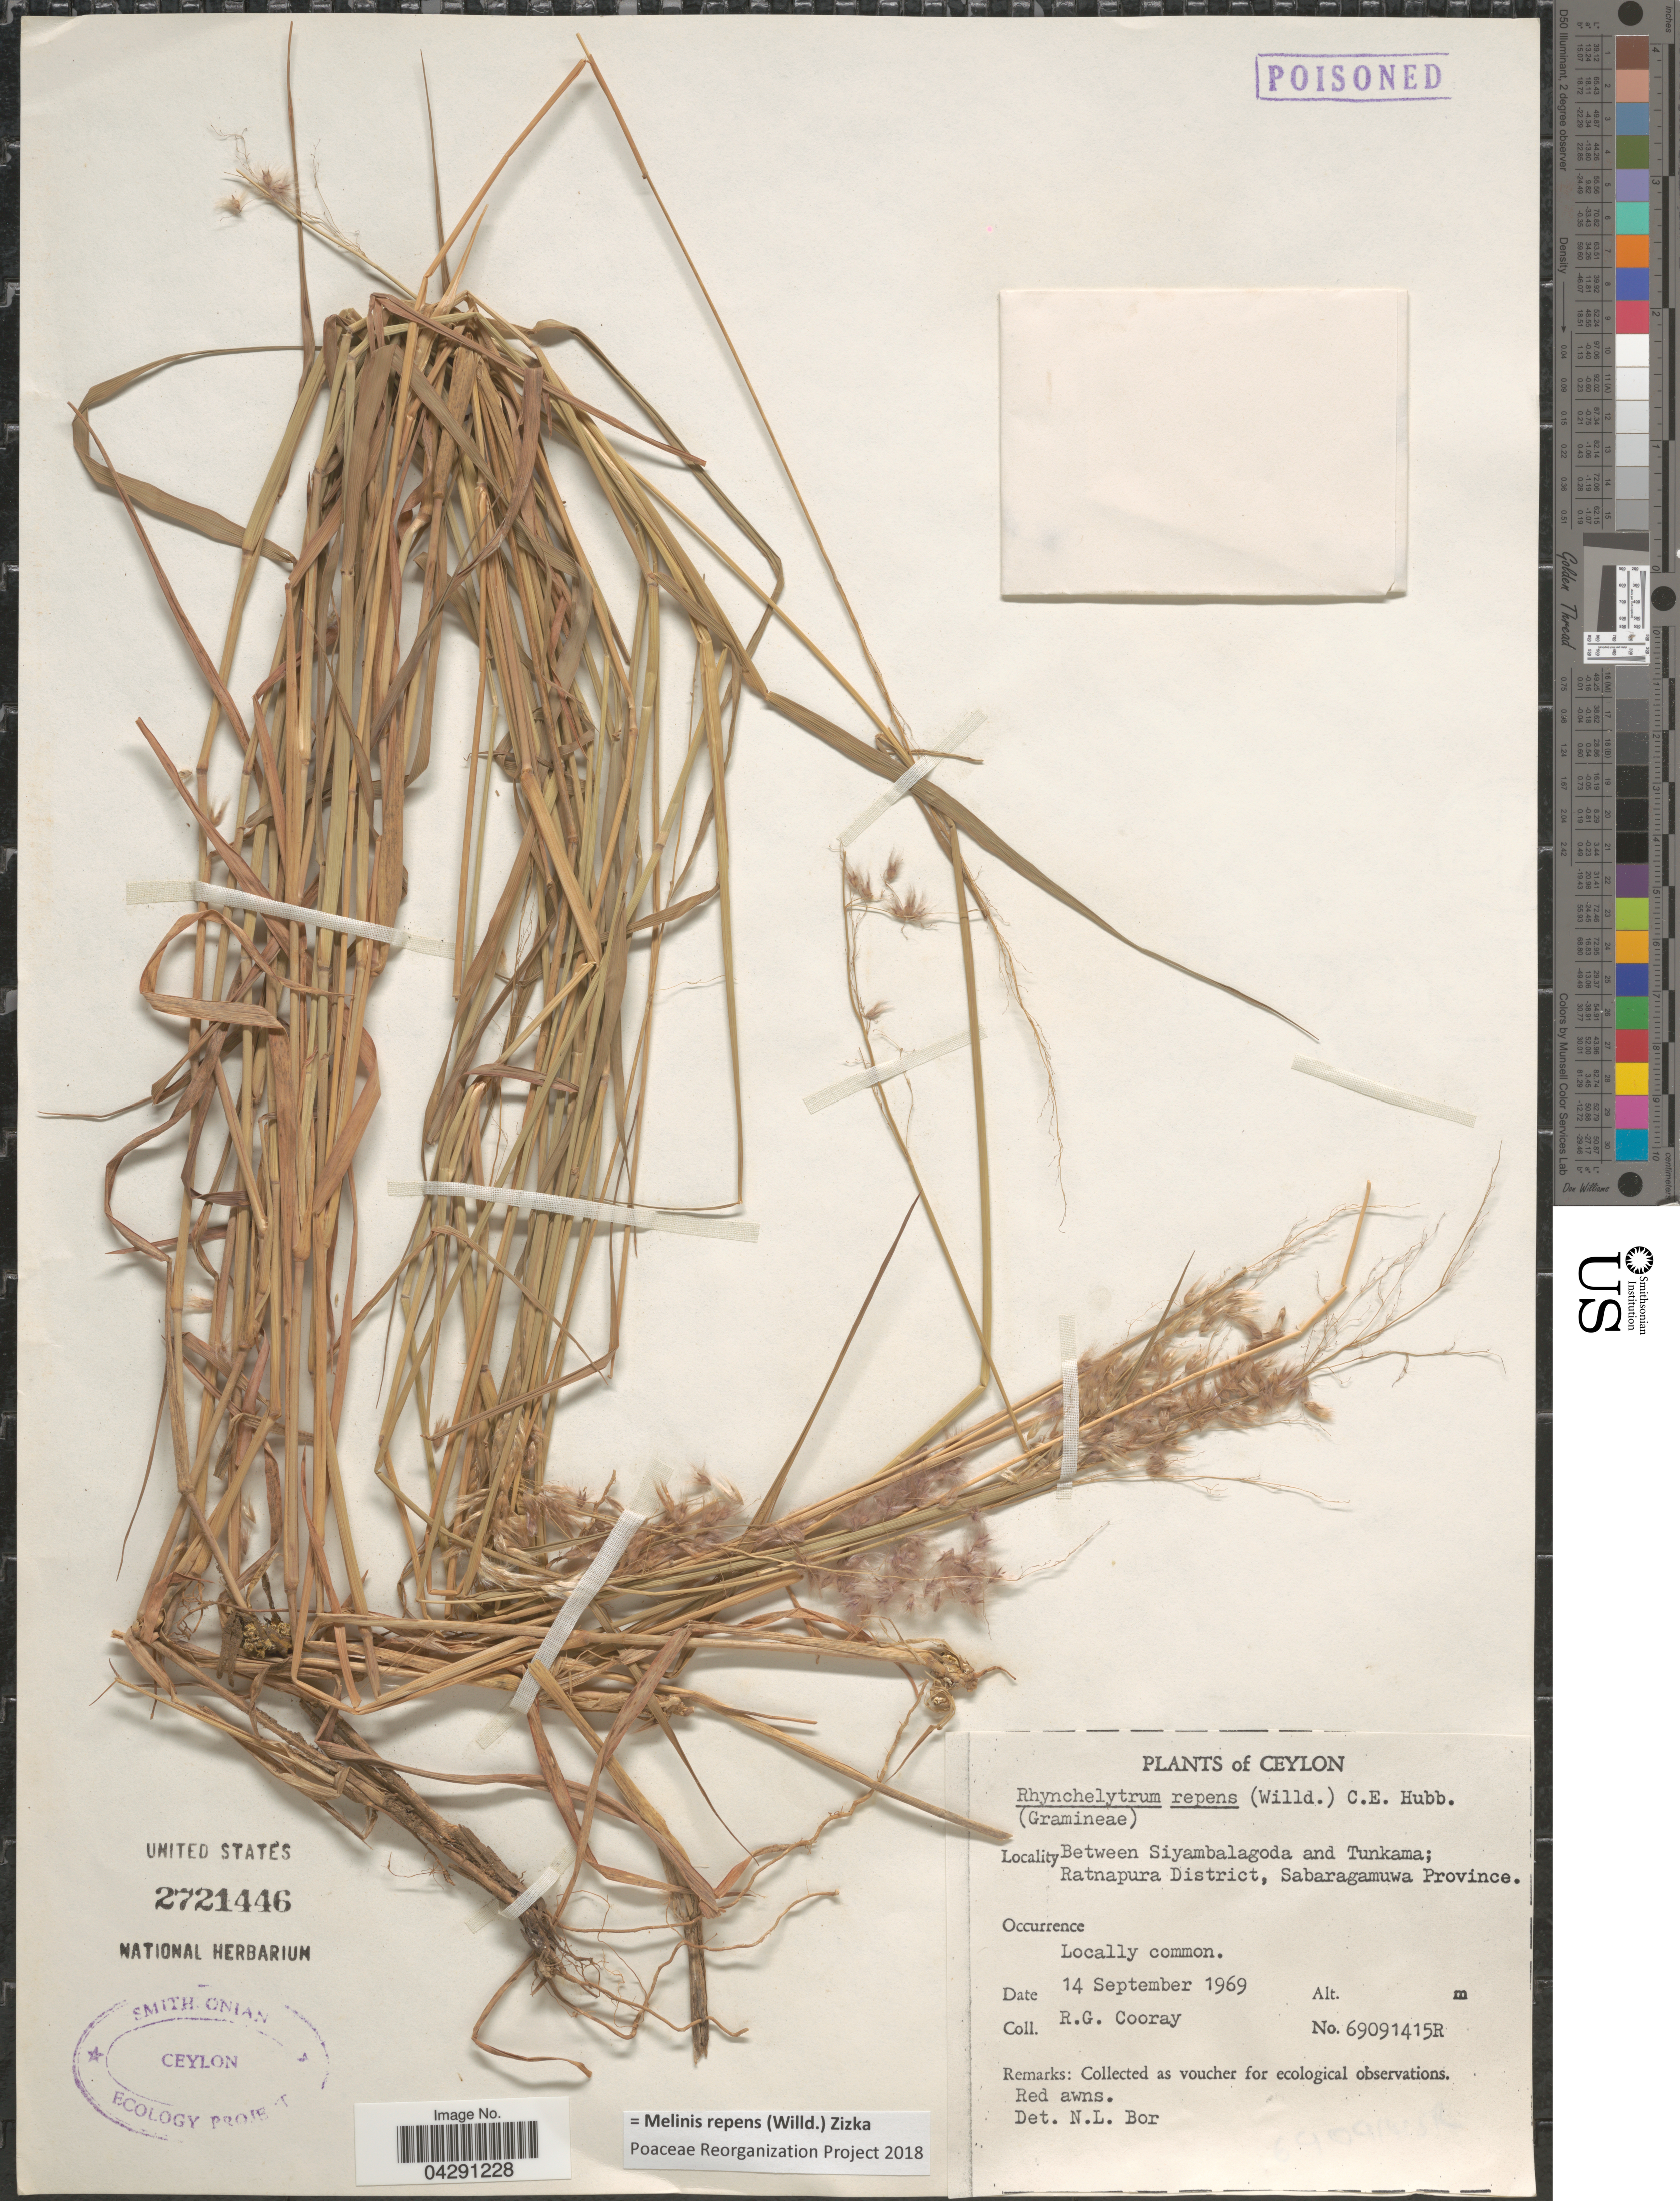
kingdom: Plantae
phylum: Tracheophyta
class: Liliopsida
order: Poales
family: Poaceae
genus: Melinis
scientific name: Melinis repens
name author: (Willd.) Zizka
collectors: R. Cooray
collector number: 69091415R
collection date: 1969-09-14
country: Sri Lanka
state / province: Sabaragamuwa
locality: Ceylon. Between Siyambalagoda and Tunkama; Ratnapura District.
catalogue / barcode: US 2721446